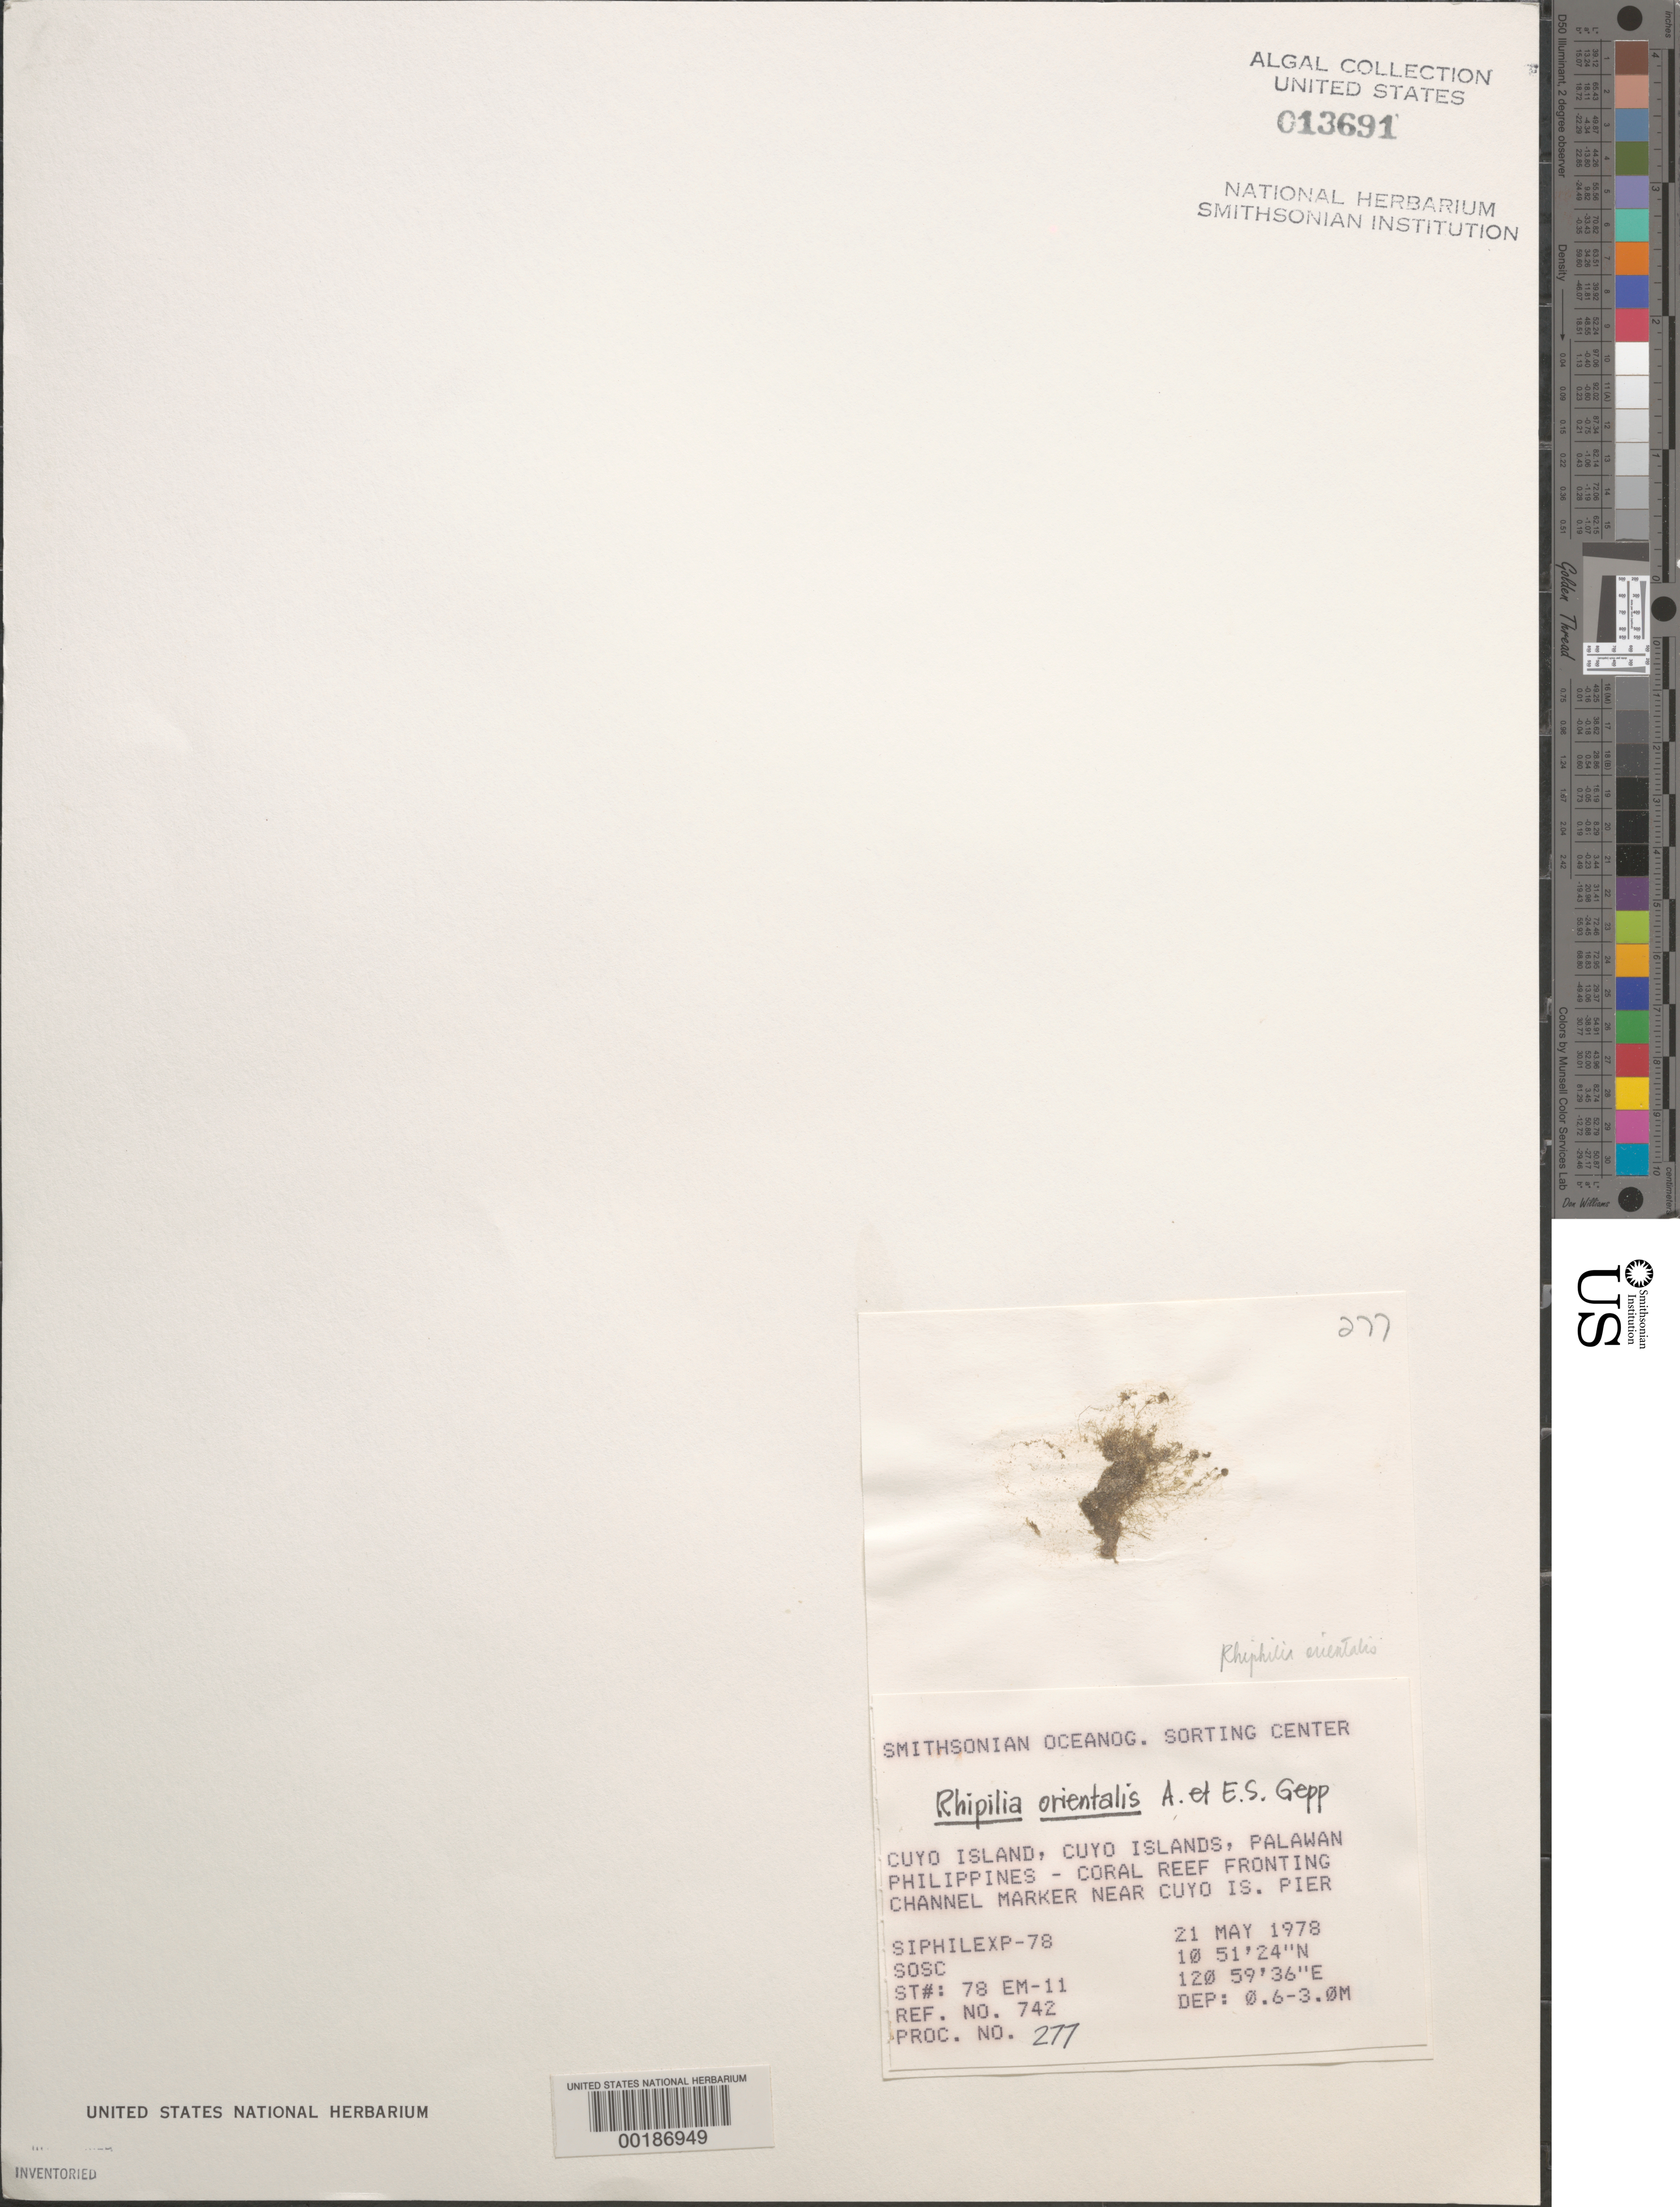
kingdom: Plantae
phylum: Chlorophyta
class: Ulvophyceae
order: Bryopsidales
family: Halimedaceae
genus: Kraftalia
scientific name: Kraftalia orientalis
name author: (A. Gepp & E. Gepp) Lagourgue & Payri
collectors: SOSC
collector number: Station 78 EM-11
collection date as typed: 21 May 1978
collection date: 1978-05-21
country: Philippines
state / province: Mimaropa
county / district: Palawan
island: Cuyo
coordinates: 10 51' 24" N, 120 59' 36" E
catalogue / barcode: US 13691